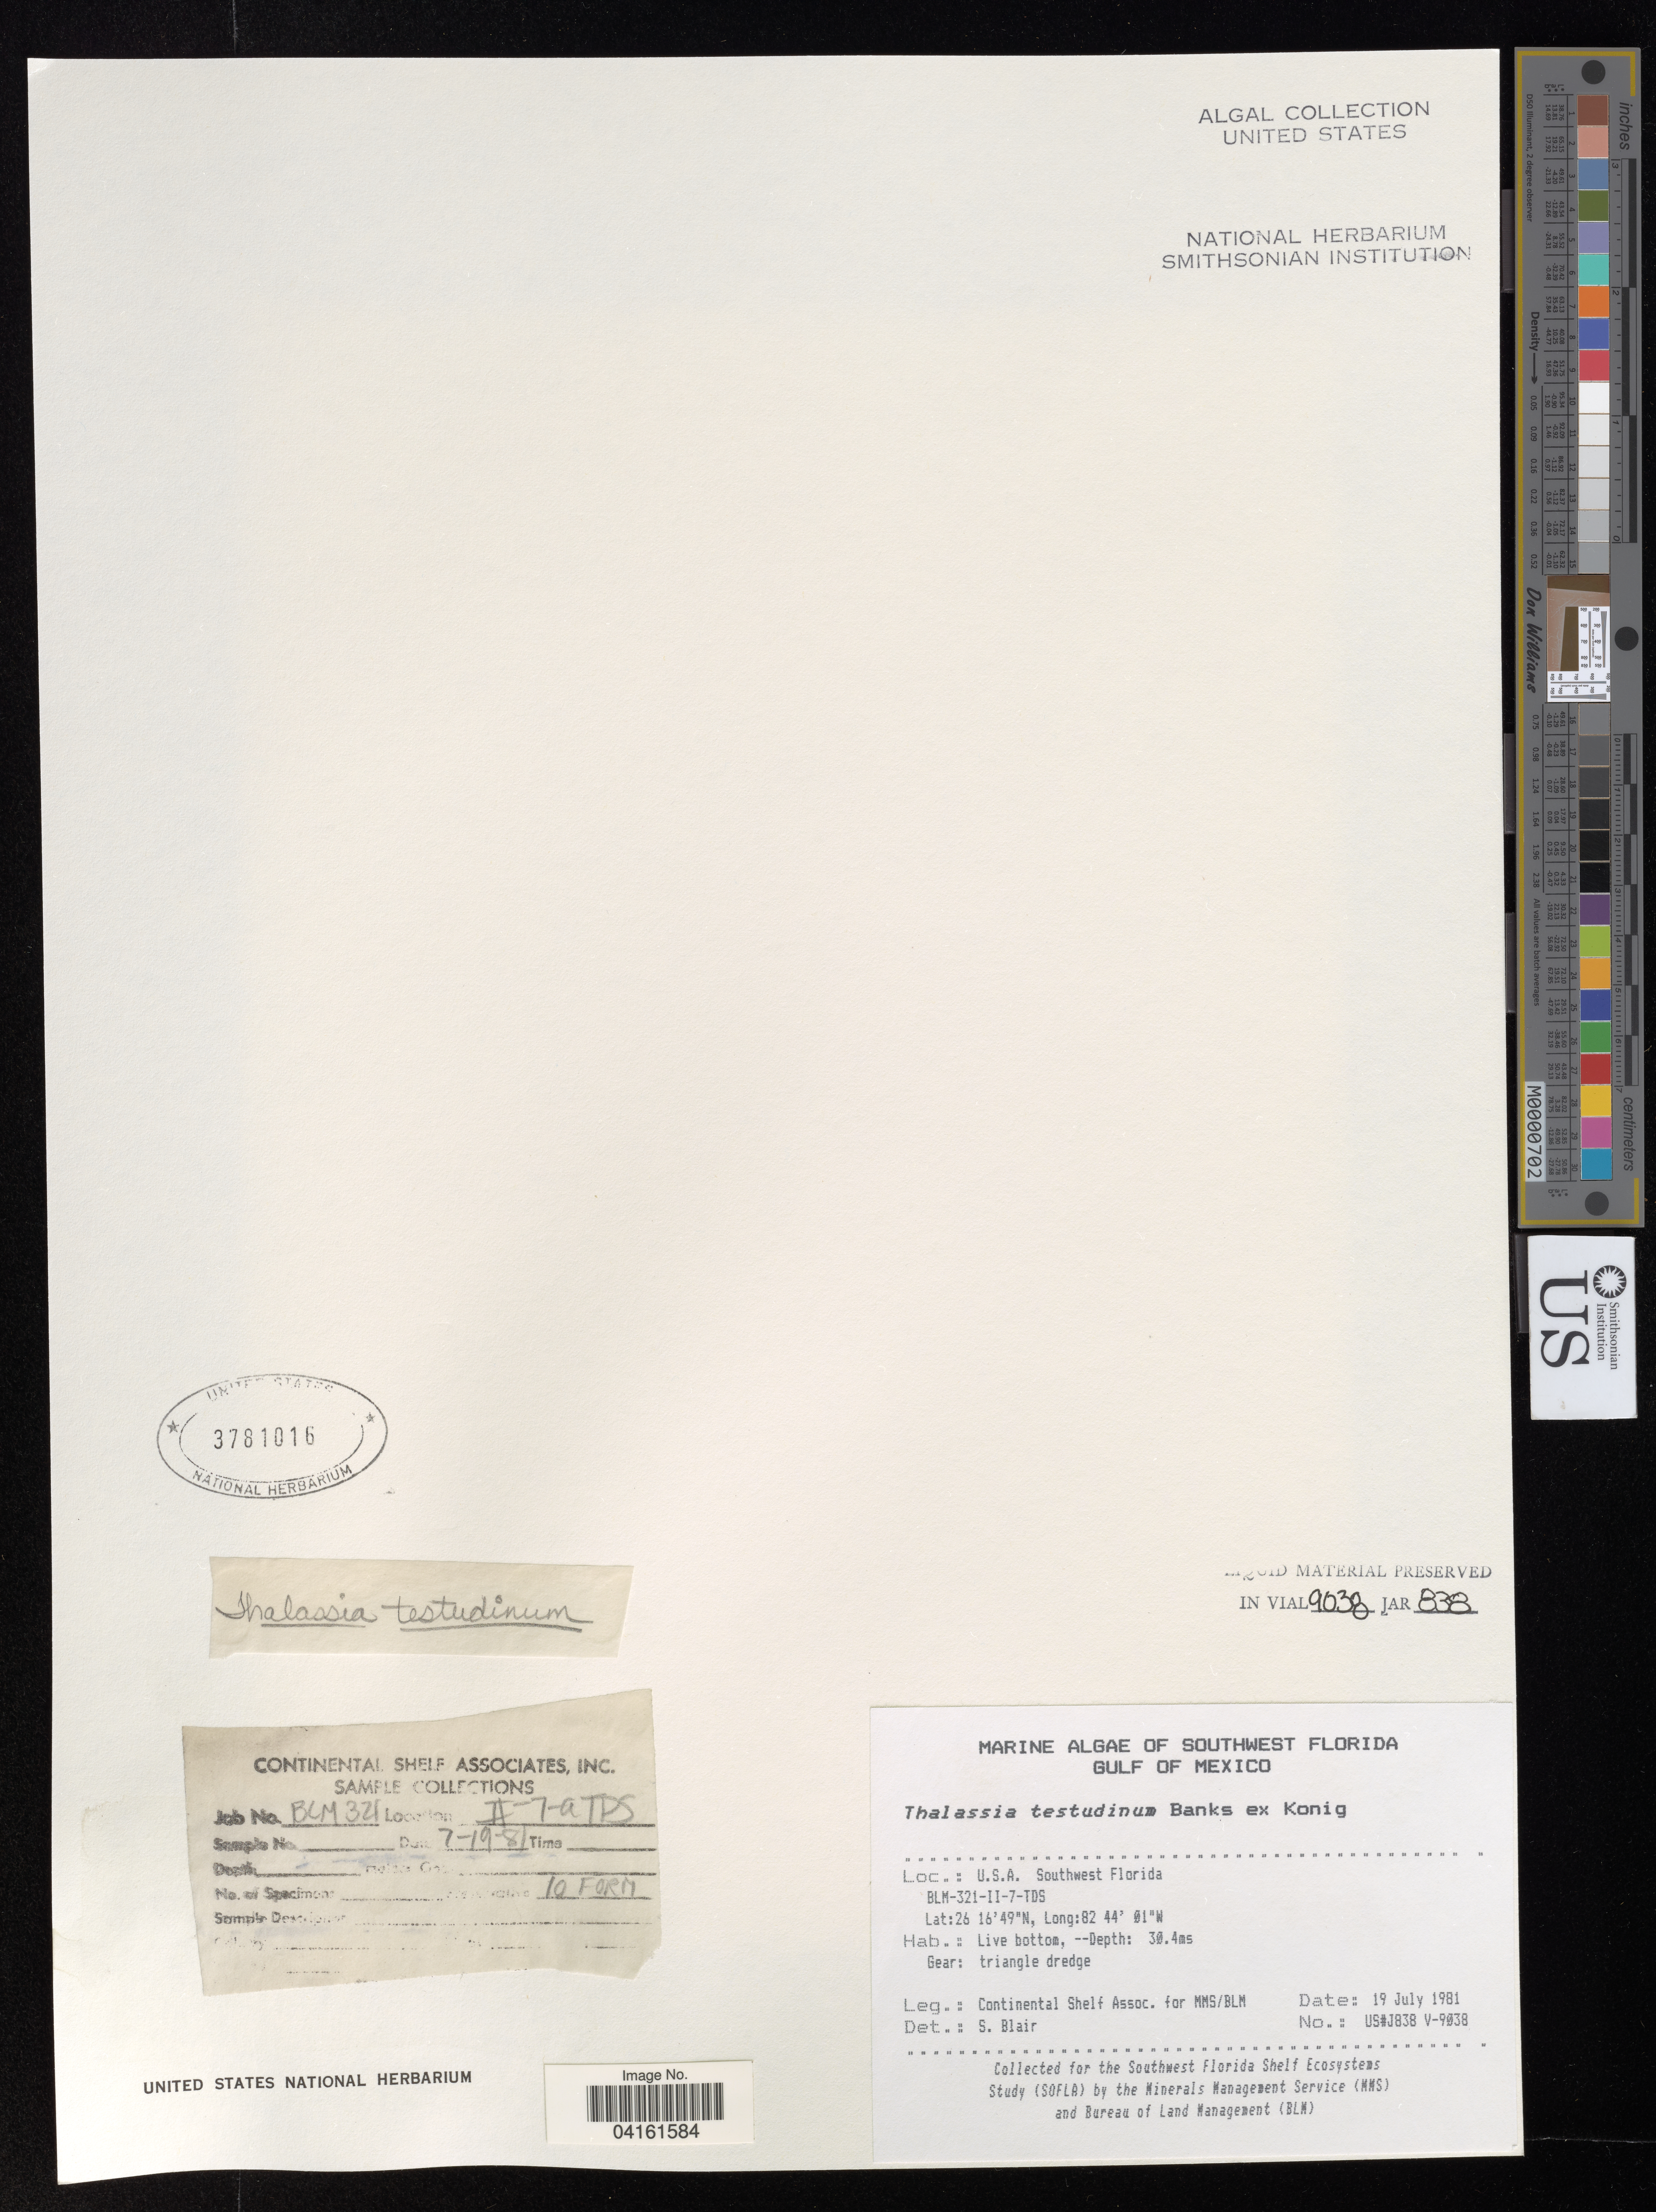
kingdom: Plantae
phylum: Tracheophyta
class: Liliopsida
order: Alismatales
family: Hydrocharitaceae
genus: Thalassia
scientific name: Thalassia testudinum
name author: Banks & Sol. ex K.D. Koenig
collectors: Continental Shelf Associates for the MMS/BLM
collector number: US#J83B V-9038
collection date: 1981-07-19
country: United States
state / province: Florida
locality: Southwest Florida. Gulf of Mexico. BLM-321-II-7-TDS.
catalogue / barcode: US 3781016